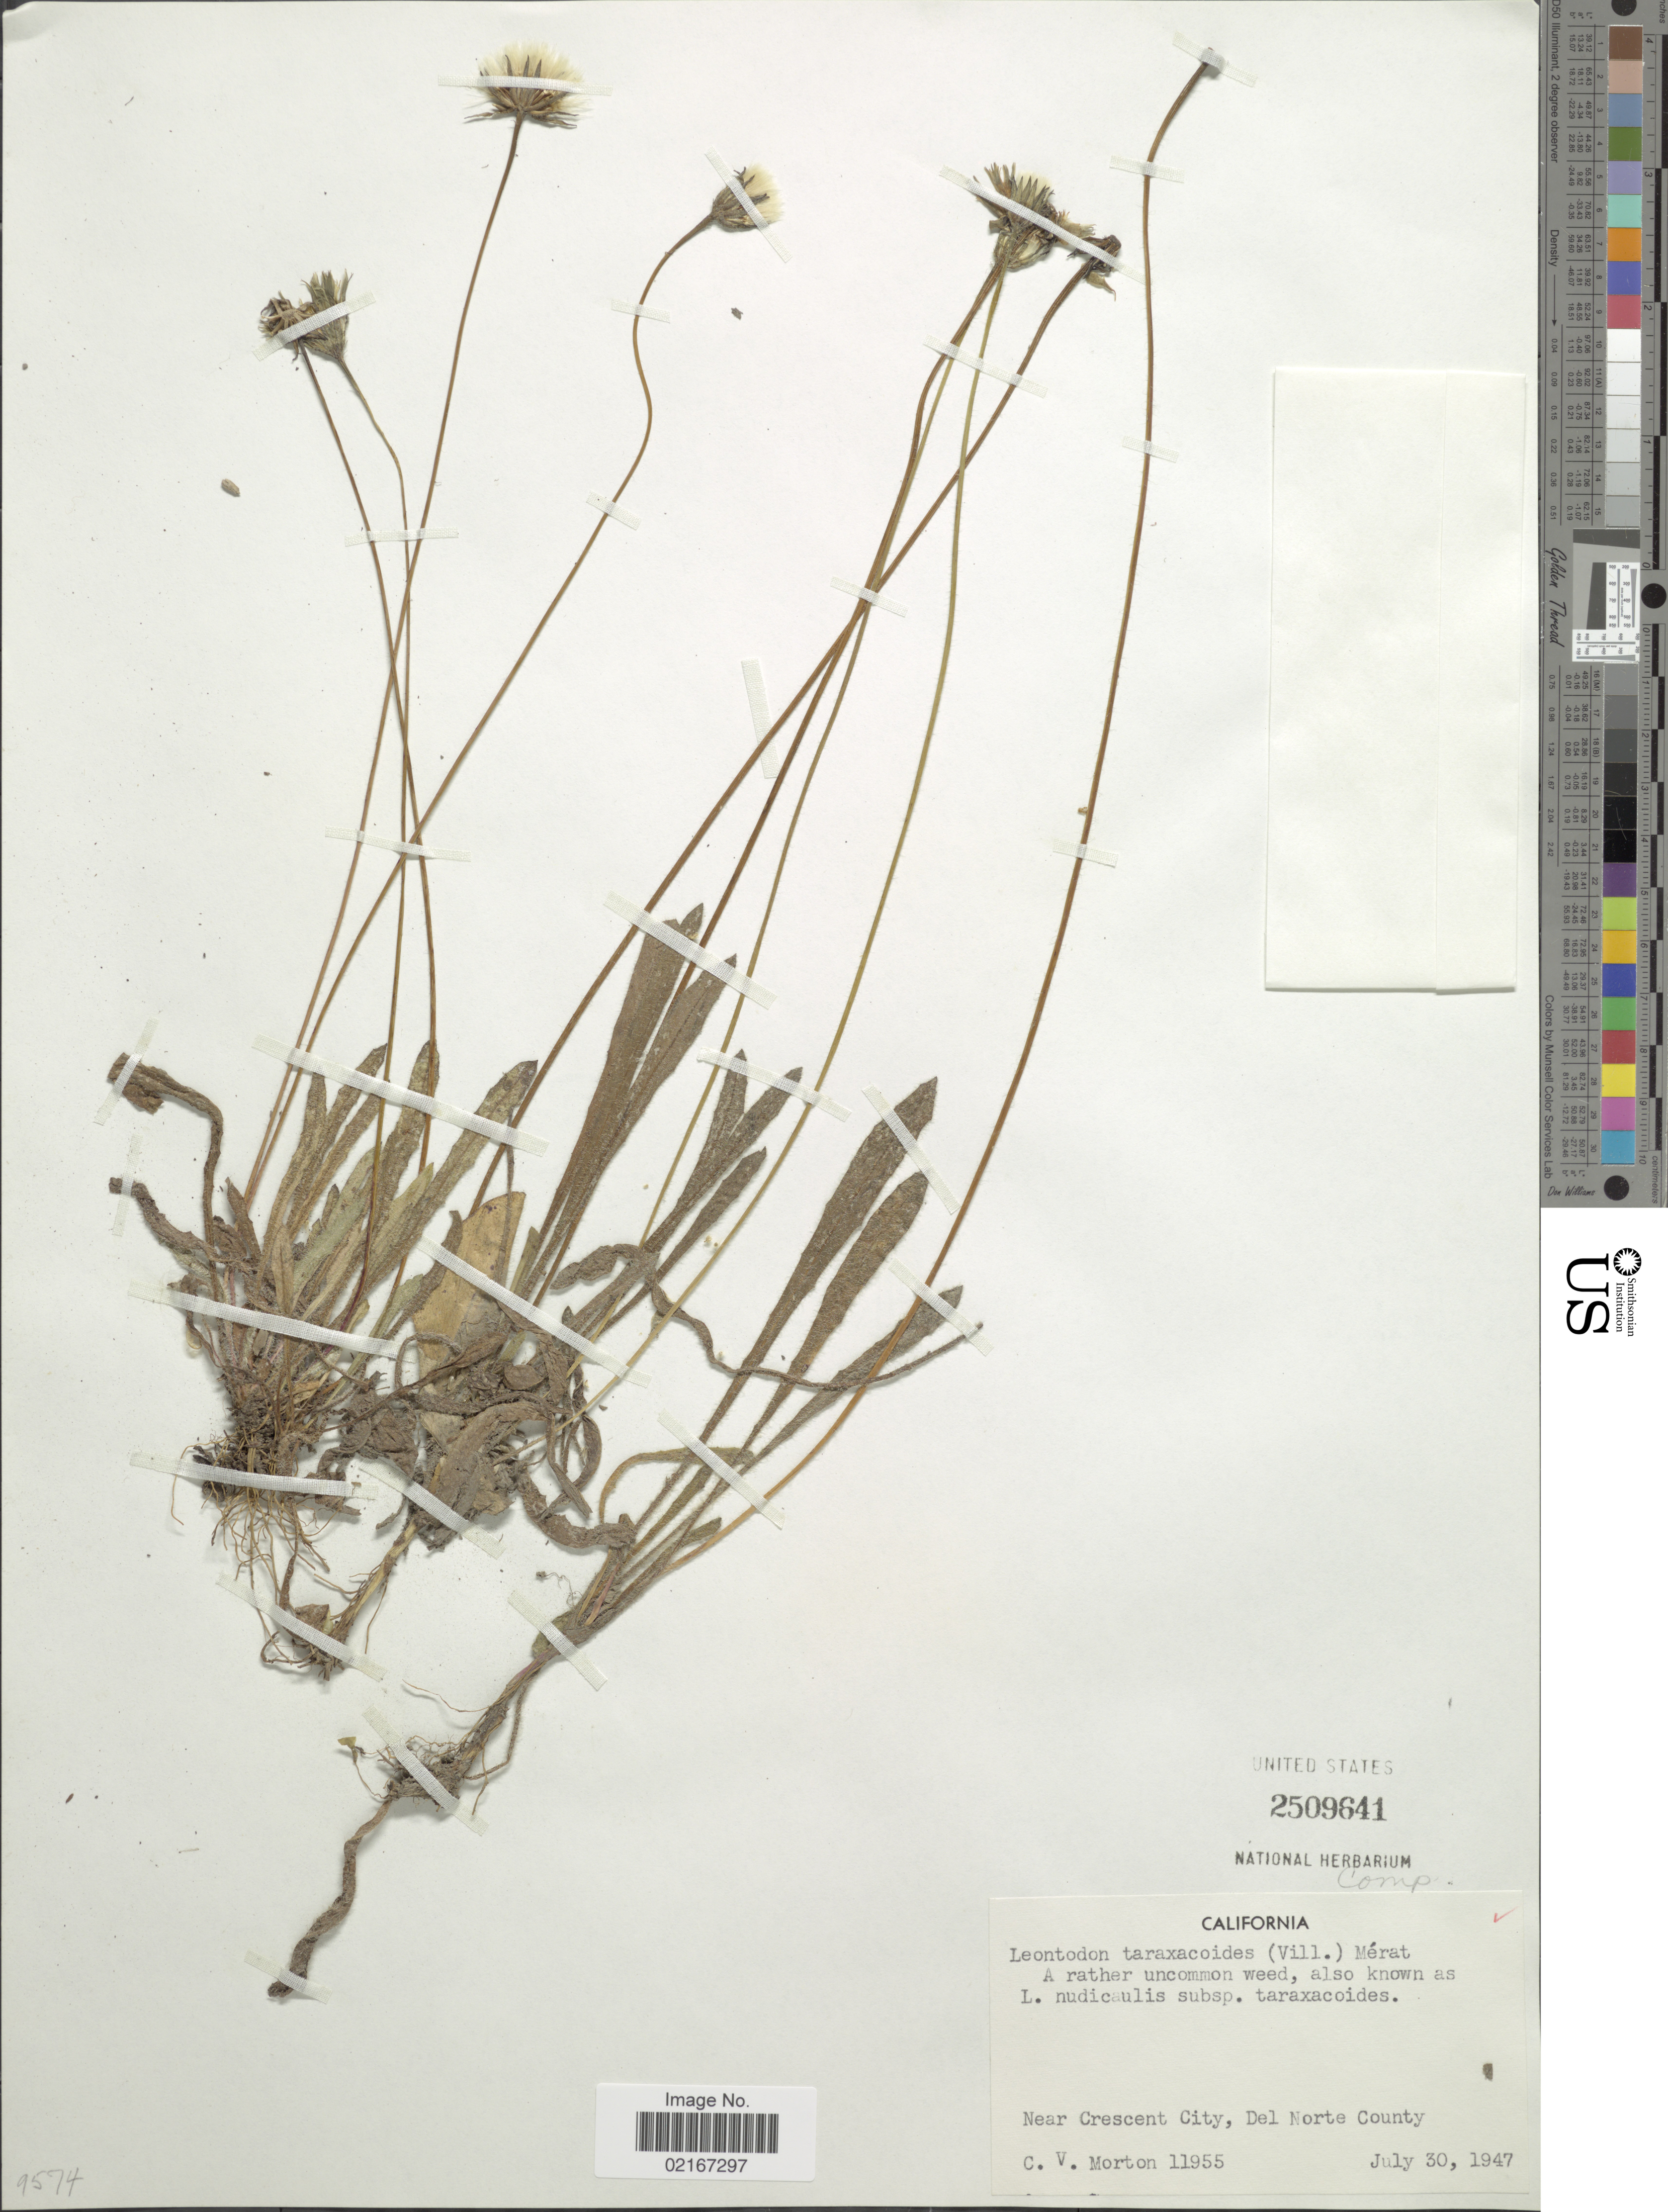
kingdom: Plantae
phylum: Tracheophyta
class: Magnoliopsida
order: Asterales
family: Asteraceae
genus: Leontodon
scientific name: Leontodon saxatilis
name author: Lam.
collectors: C. V. Morton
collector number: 11955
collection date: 1947-07-30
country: United States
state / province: California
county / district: Del Norte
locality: Near Crescent City, Del Norte County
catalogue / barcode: US 2509641